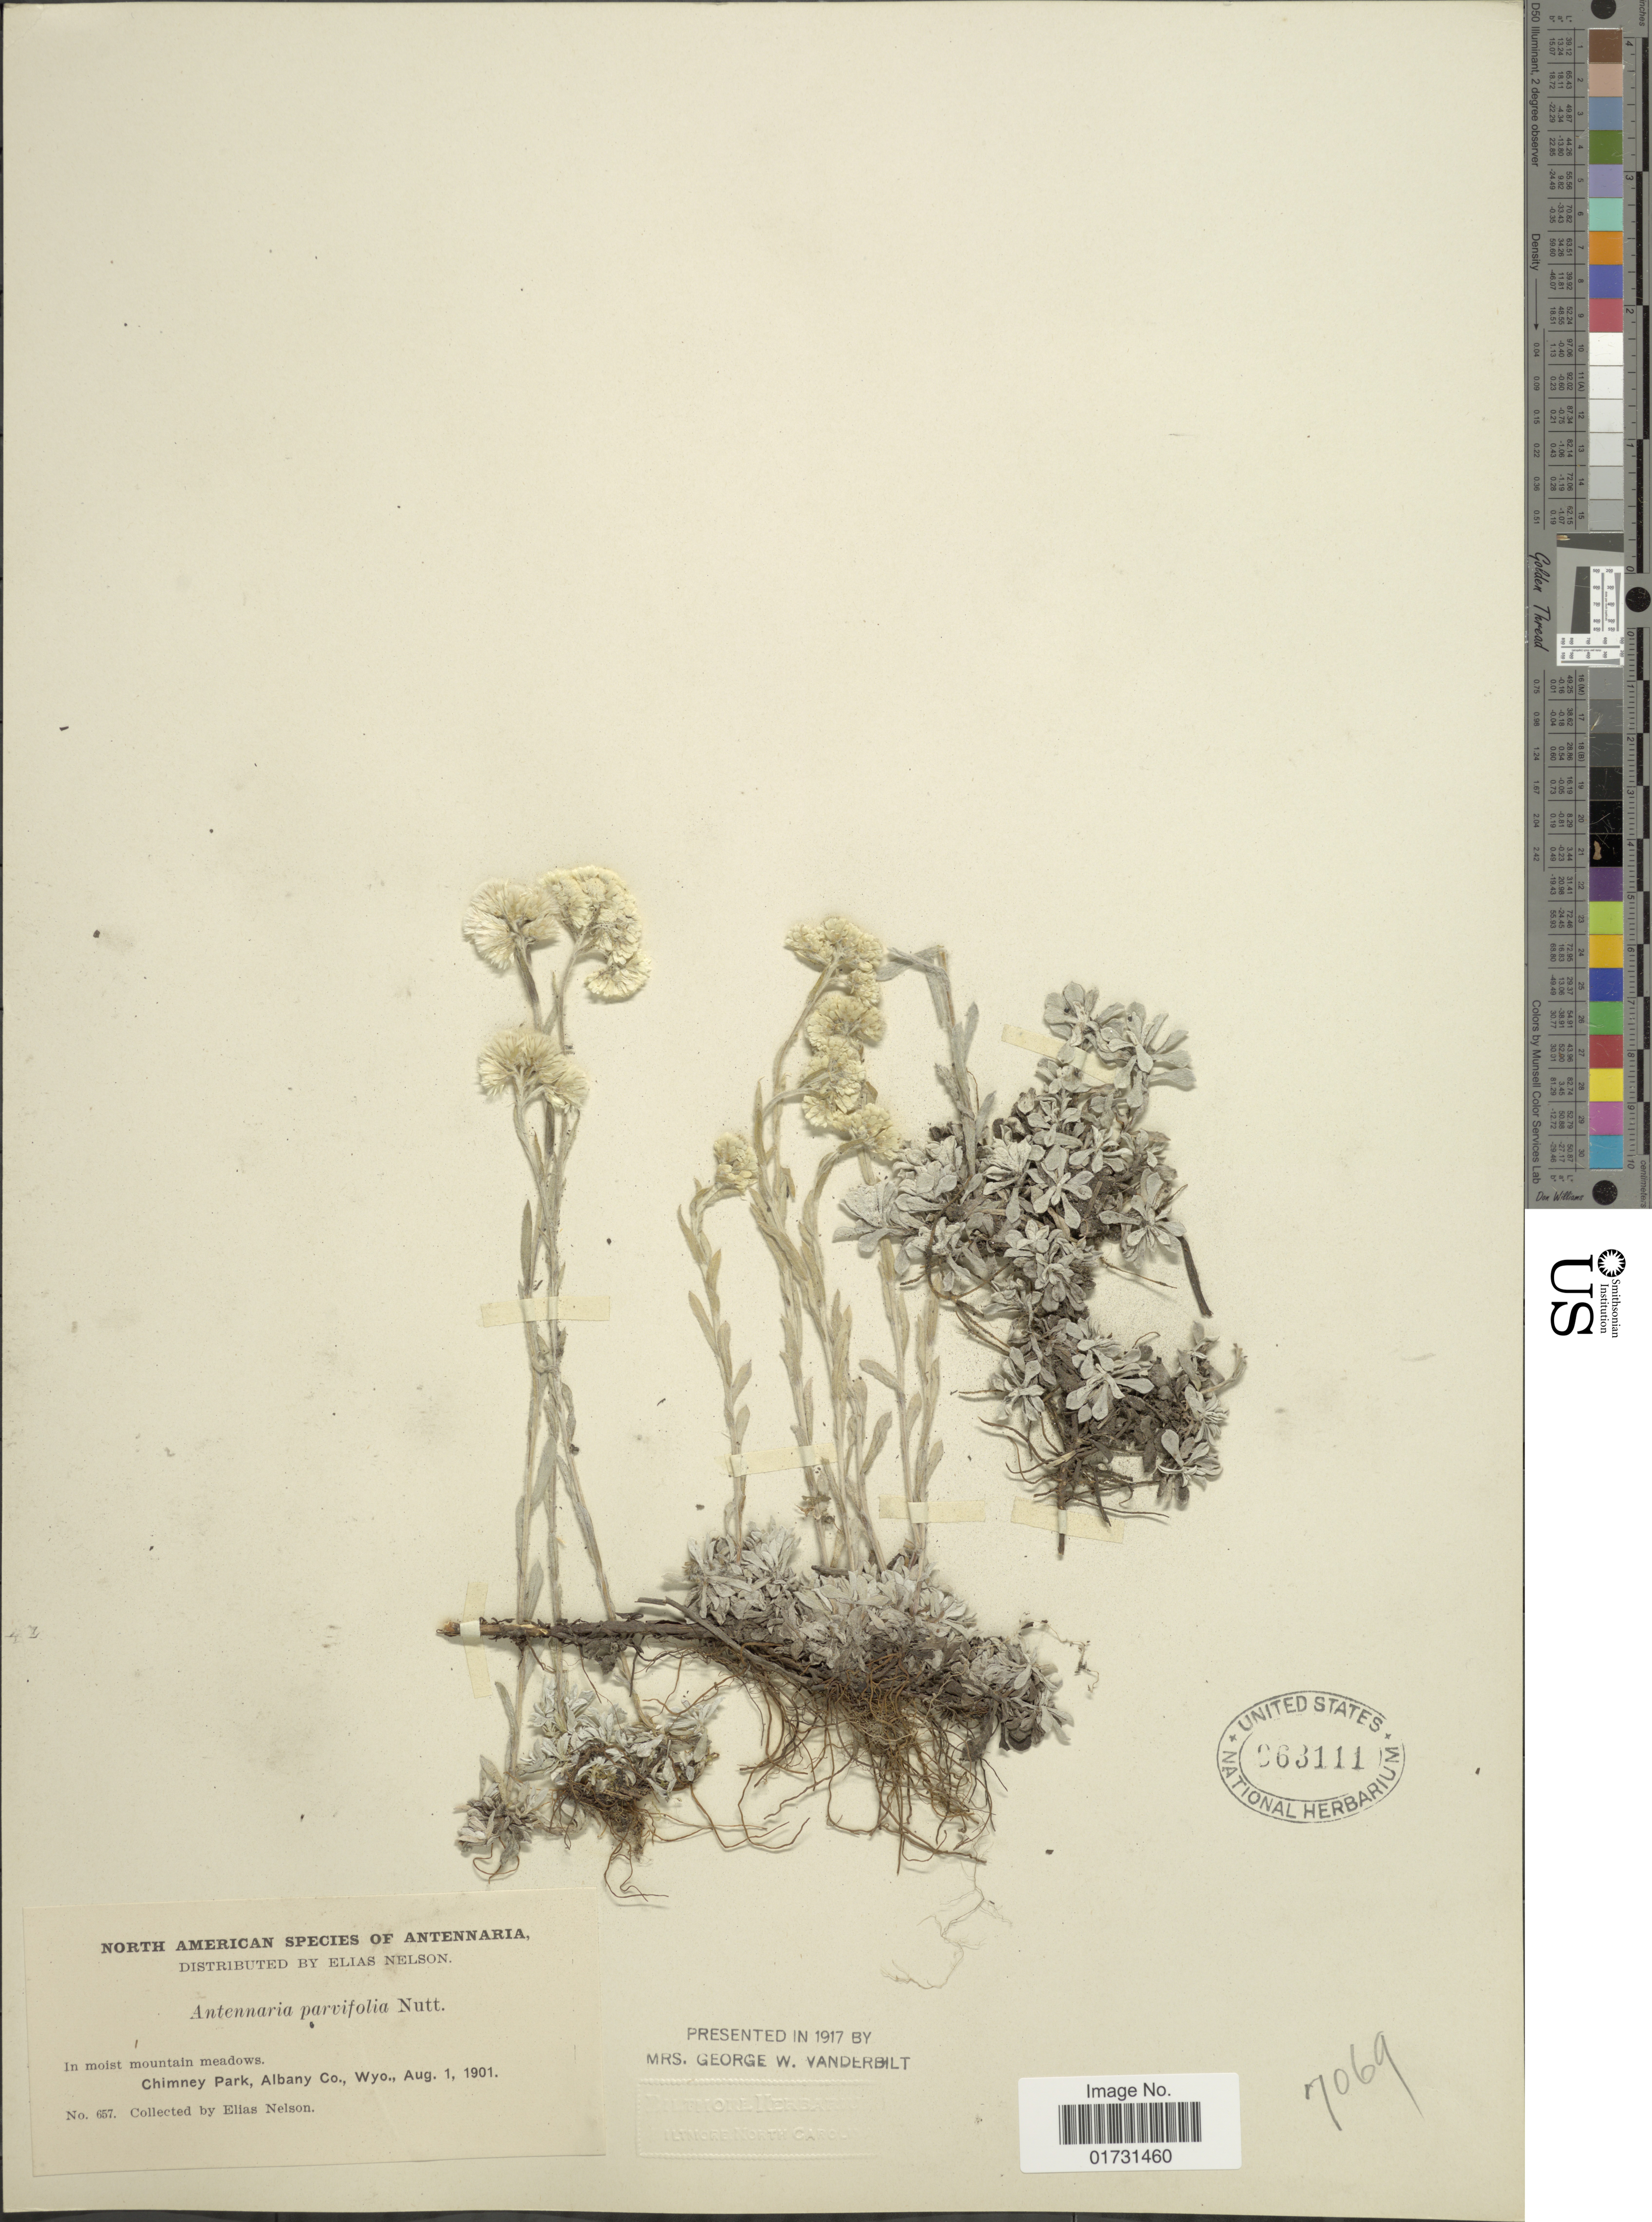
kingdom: Plantae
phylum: Tracheophyta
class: Magnoliopsida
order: Asterales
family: Asteraceae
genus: Antennaria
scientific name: Antennaria microphylla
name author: Rydb.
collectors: E. Nelson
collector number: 657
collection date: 1901-08-01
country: United States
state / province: Wyoming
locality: Chimney Park, Albany Co.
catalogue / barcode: US 963111